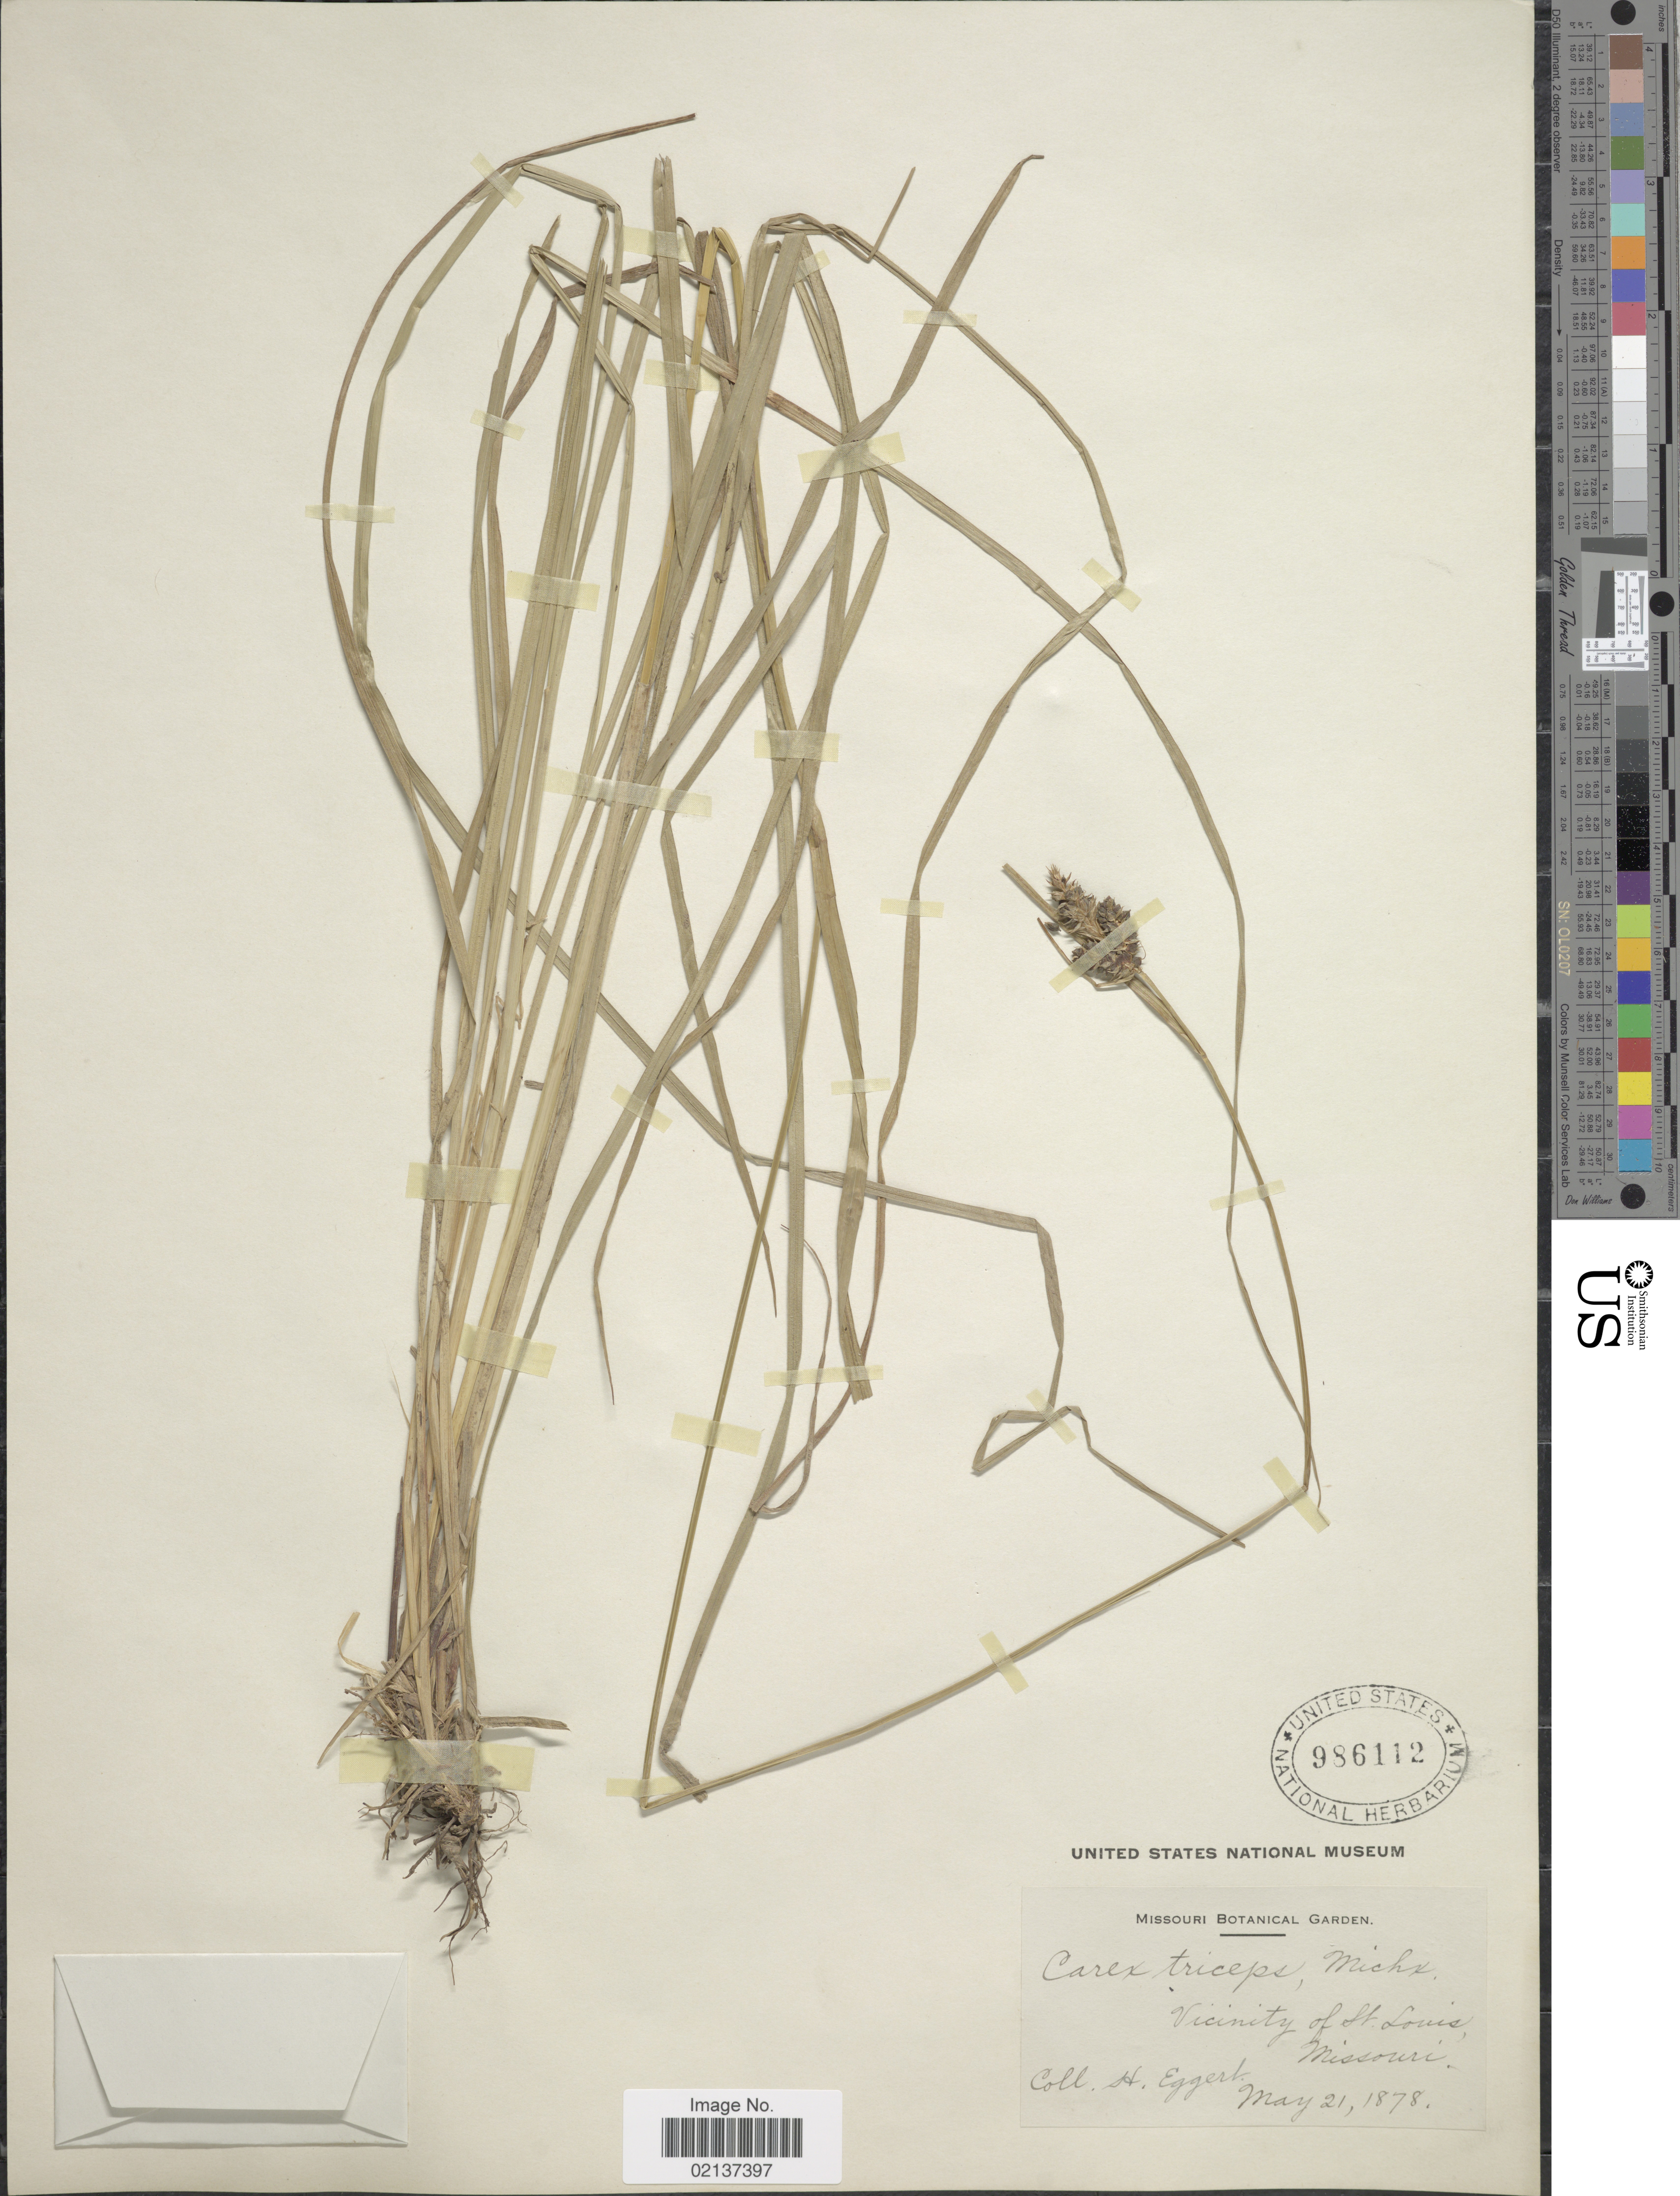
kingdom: Plantae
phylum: Tracheophyta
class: Liliopsida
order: Poales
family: Cyperaceae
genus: Carex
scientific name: Carex hirsutella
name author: Mack.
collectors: H. Eggert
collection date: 1878-05-21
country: United States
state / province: Missouri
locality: Vicinity of St. Louis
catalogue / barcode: US 986112